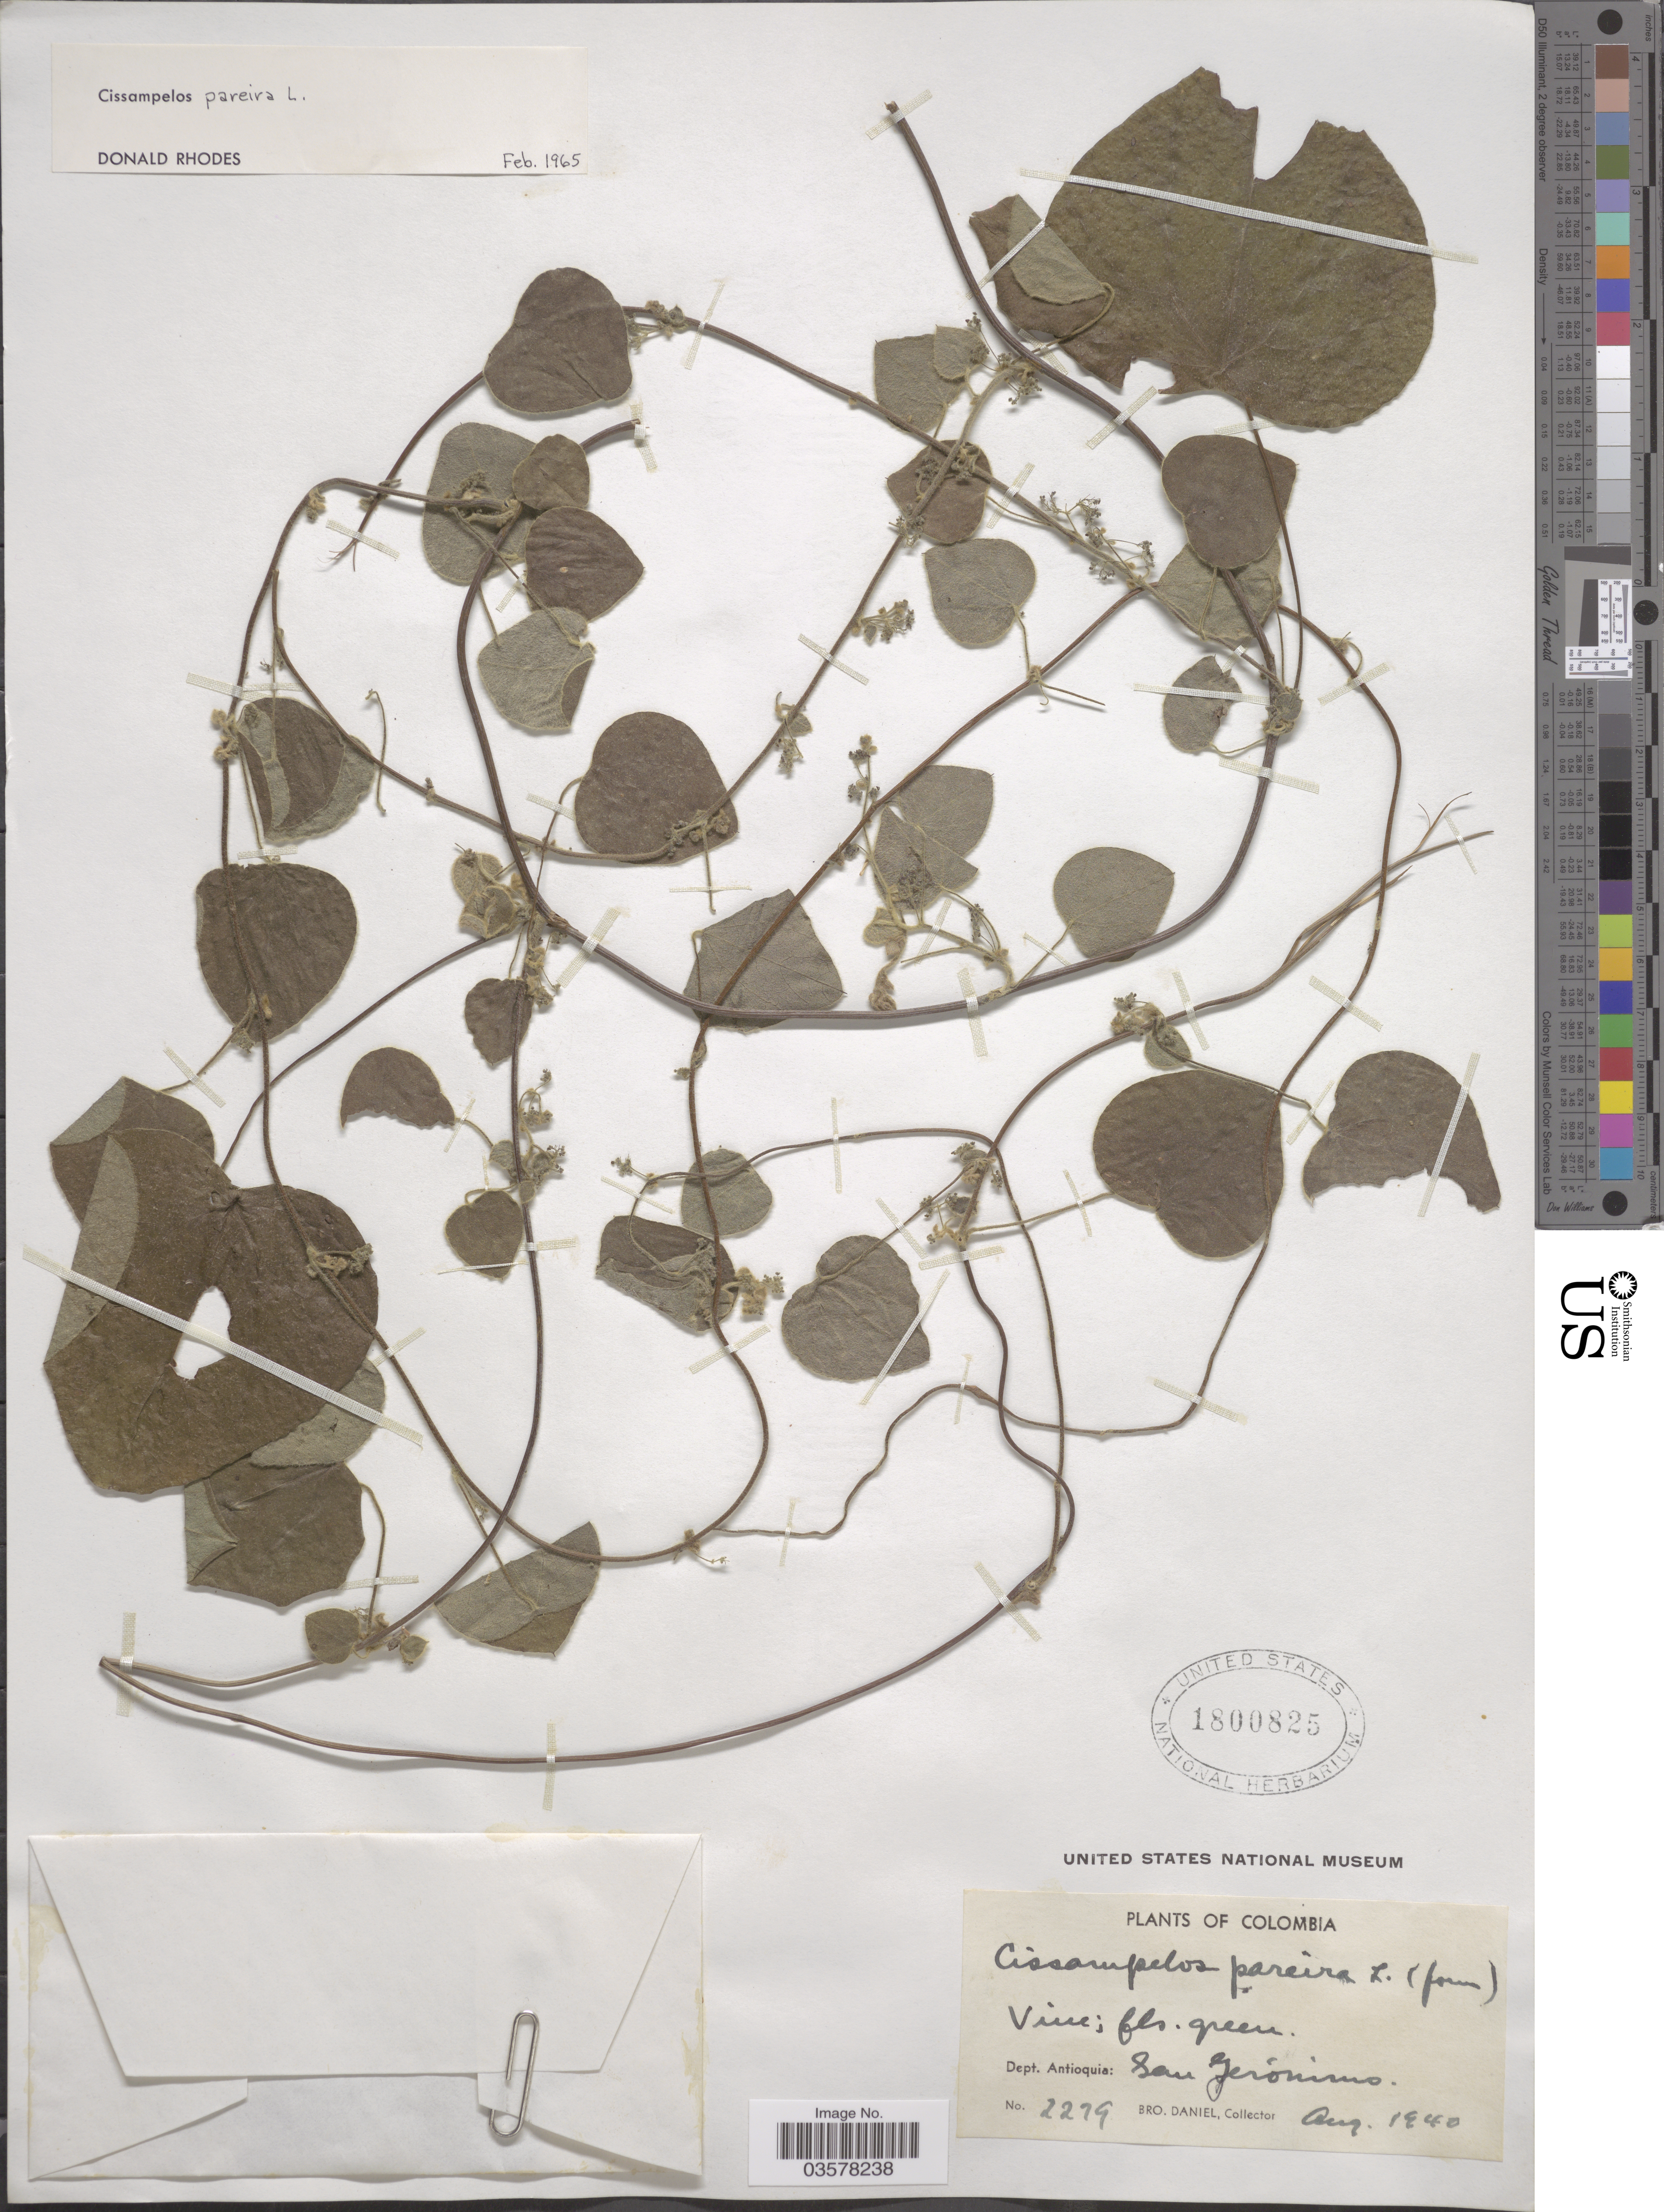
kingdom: Plantae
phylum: Tracheophyta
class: Magnoliopsida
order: Ranunculales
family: Menispermaceae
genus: Cissampelos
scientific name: Cissampelos pareira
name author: L.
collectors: Bro. Daniel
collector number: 2279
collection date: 1940-08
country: Colombia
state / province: Antioquia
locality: Dept. Antioquia: San Jerónimo.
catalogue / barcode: US 1800825